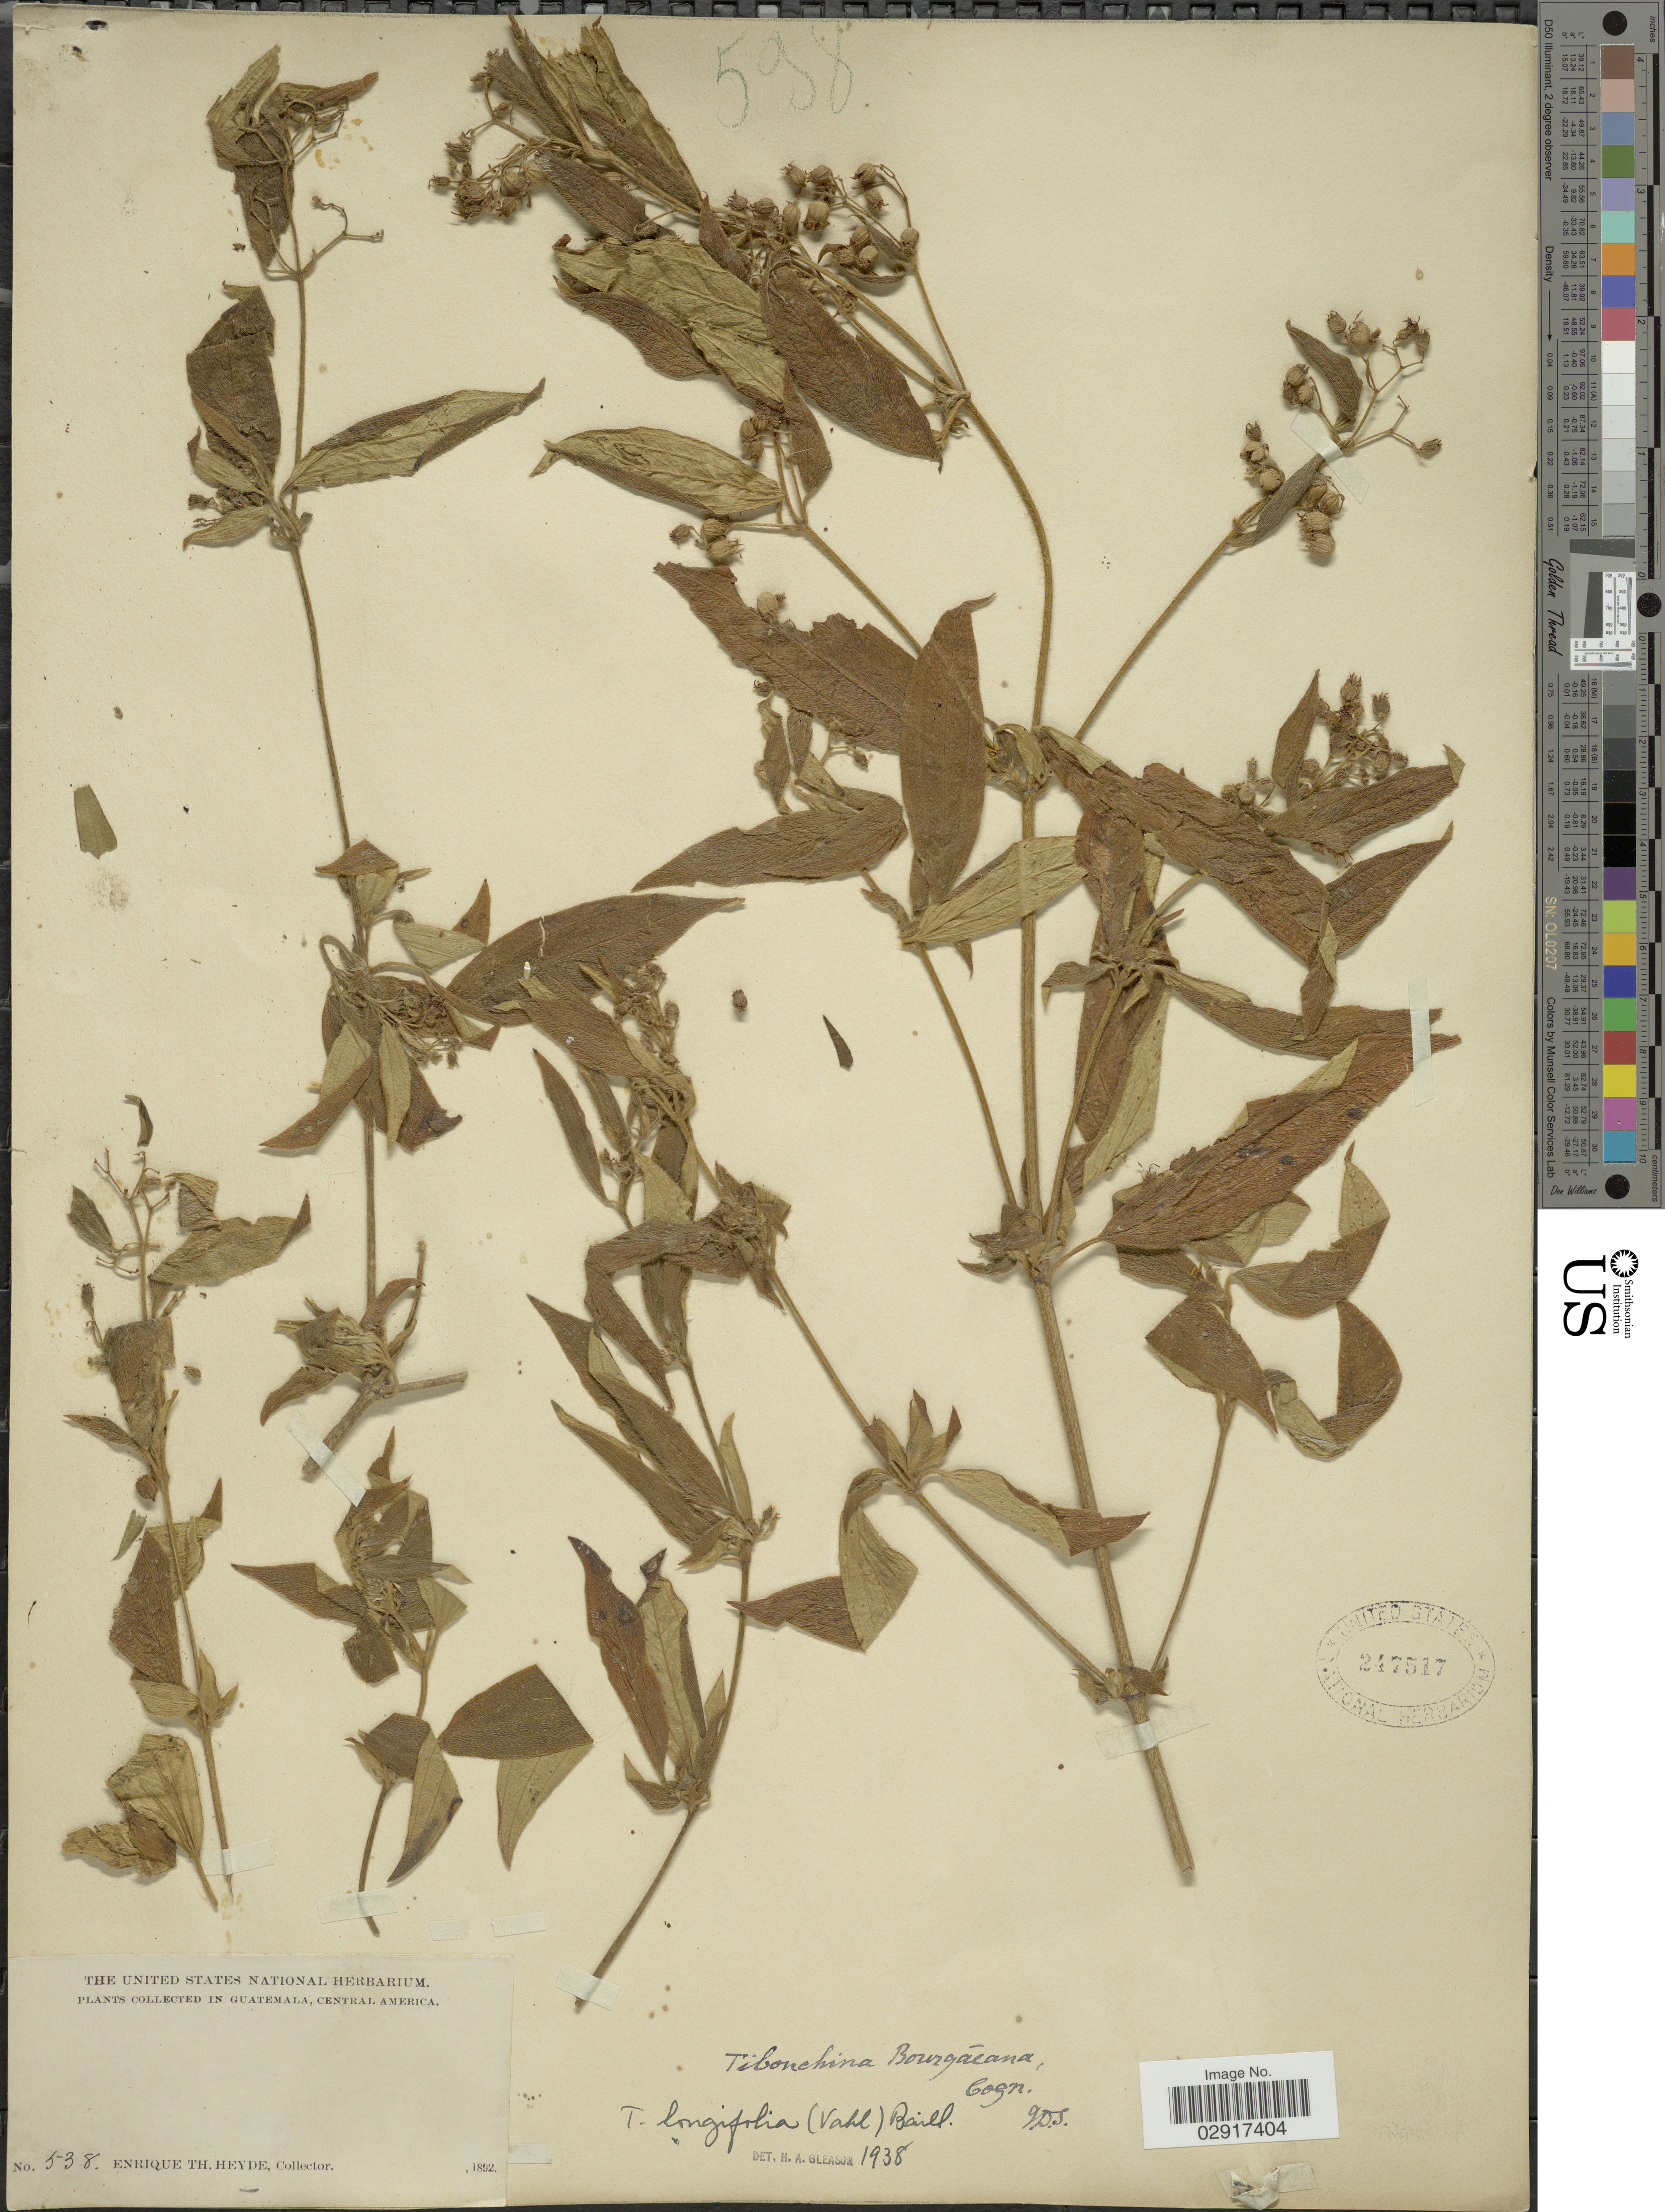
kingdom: Plantae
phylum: Tracheophyta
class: Magnoliopsida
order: Myrtales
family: Melastomataceae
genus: Chaetogastra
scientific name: Chaetogastra longifolia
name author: (Vahl) DC.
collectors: E. T. Heyde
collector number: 538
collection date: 1892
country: Guatemala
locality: Central America.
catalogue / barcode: US 247517